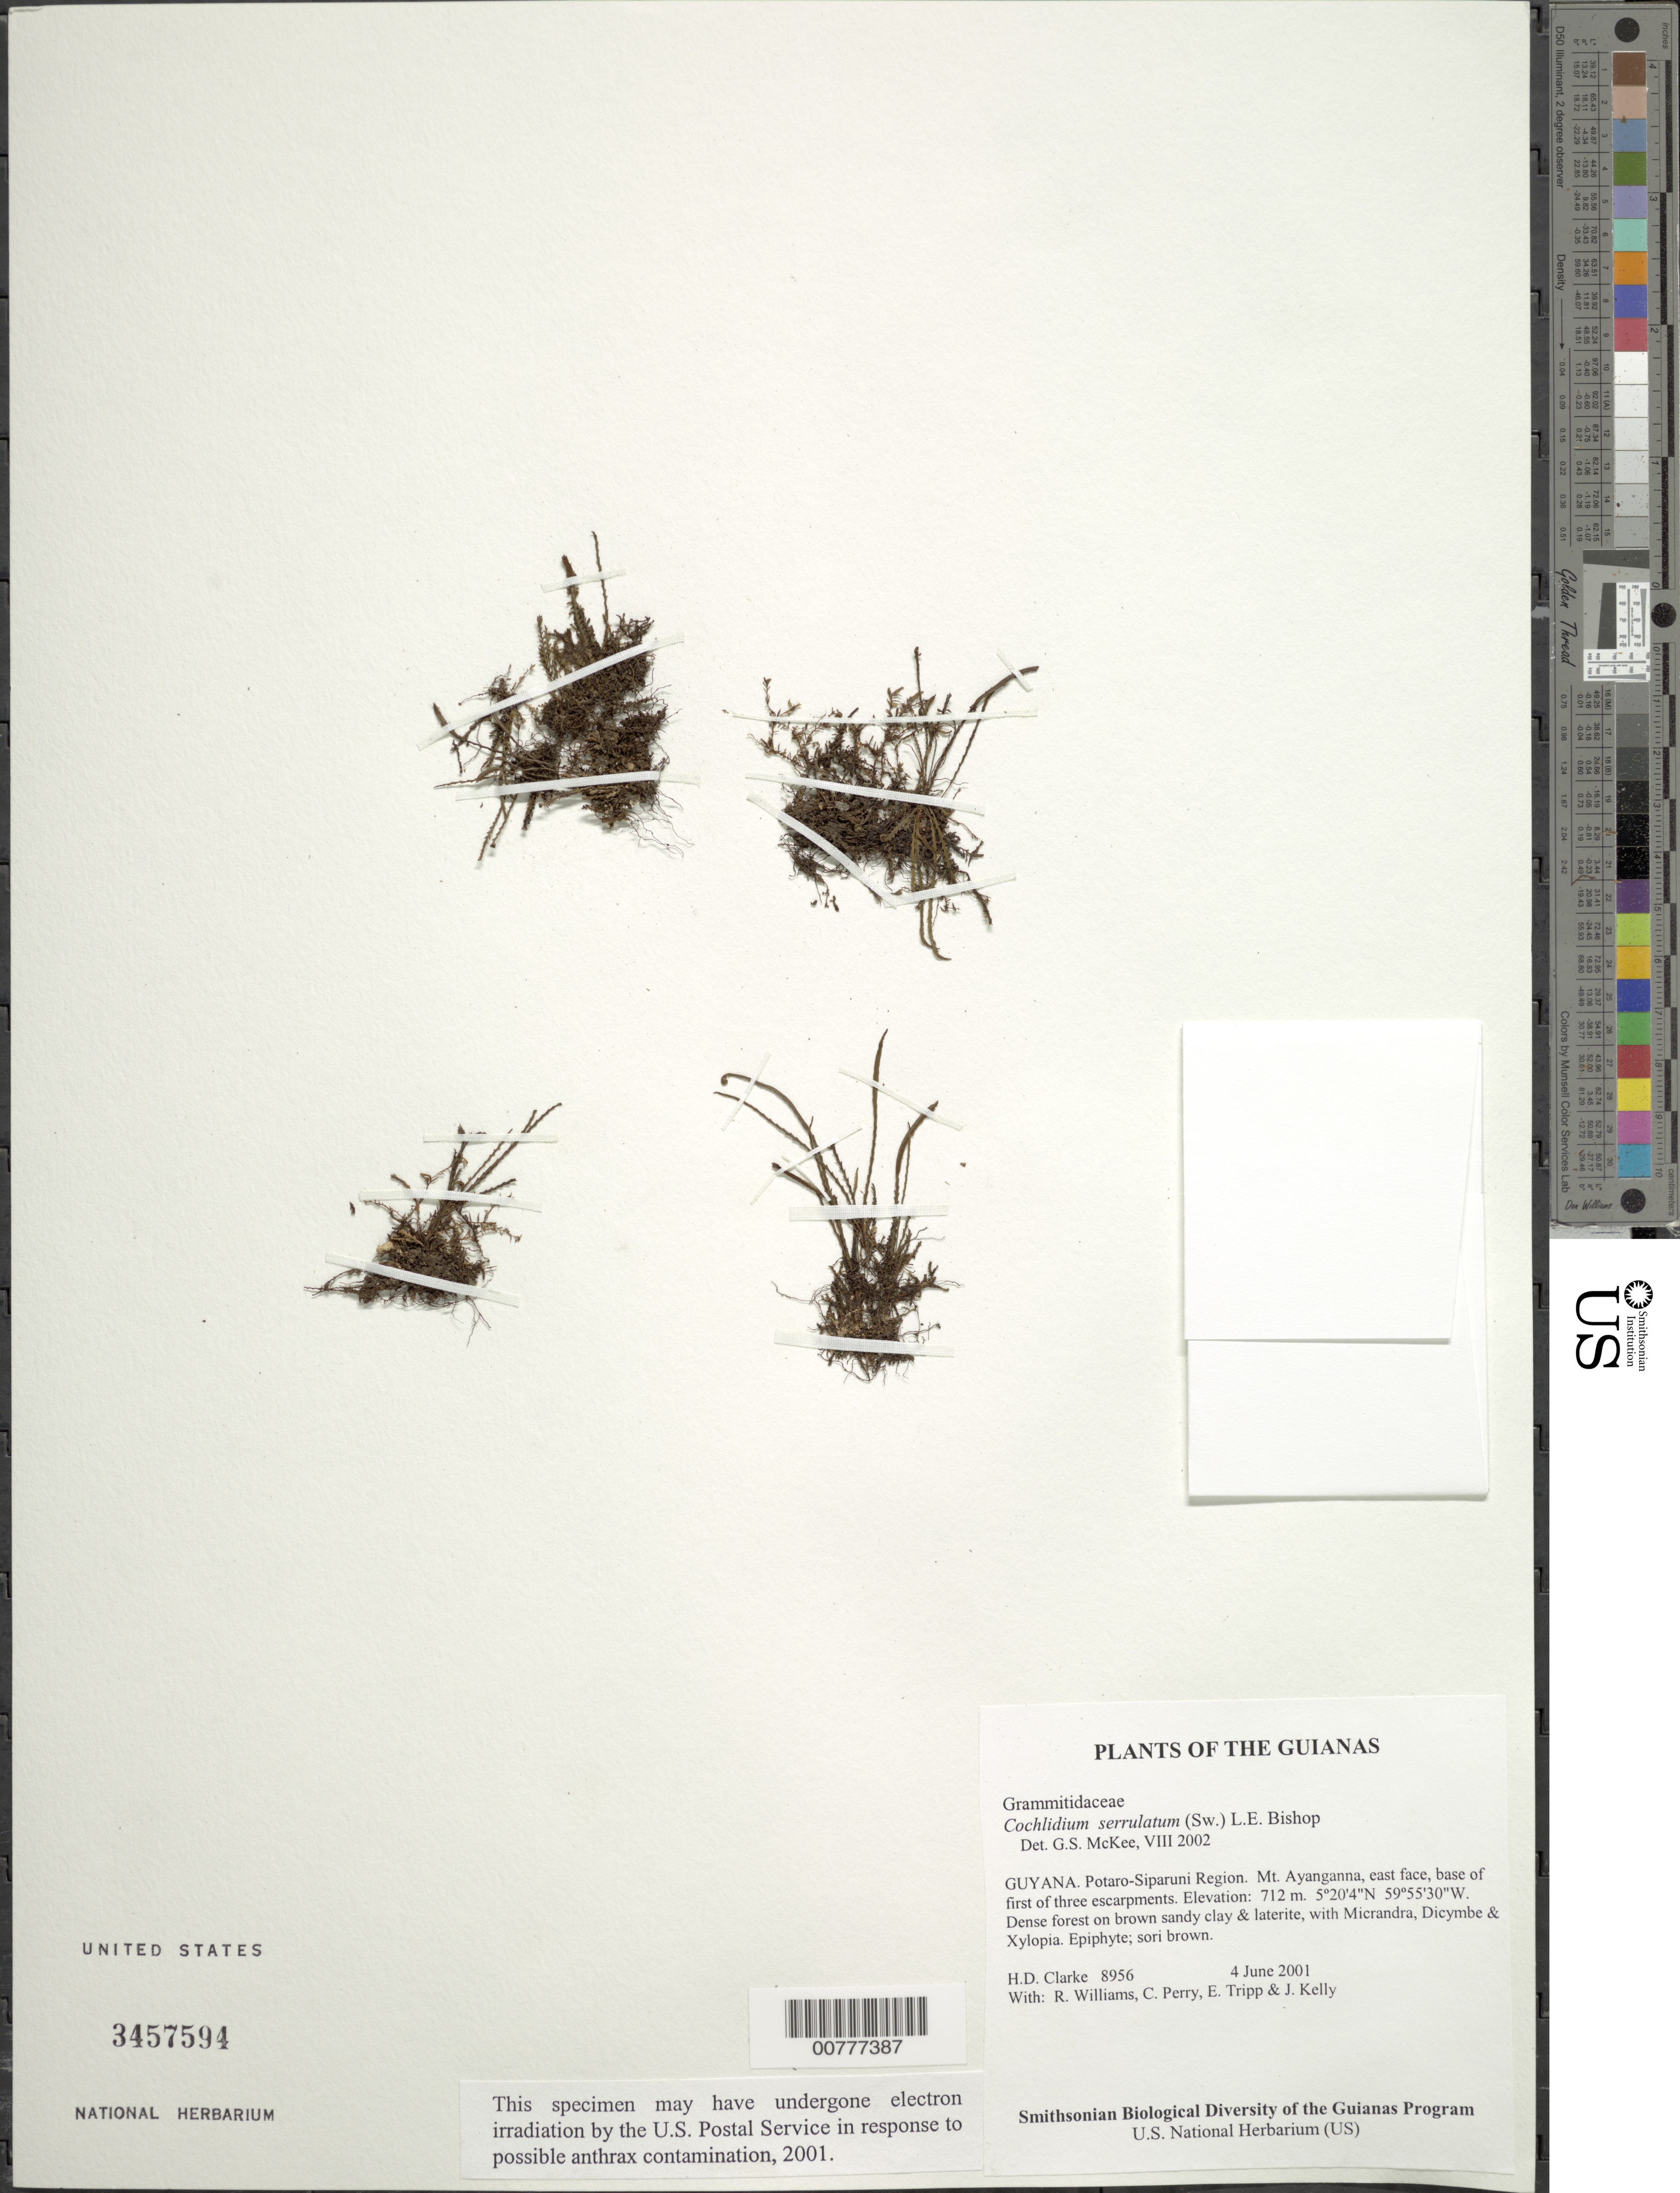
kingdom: Plantae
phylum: Tracheophyta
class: Polypodiopsida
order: Polypodiales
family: Polypodiaceae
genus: Cochlidium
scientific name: Cochlidium serrulatum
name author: (Sw.) L.E. Bishop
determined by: McKee, G. S., (US), NMNH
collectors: H. D. Clarke, R. Williams, C. Perry, E. Tripp & J. Kelly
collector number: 8956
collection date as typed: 4 June 2001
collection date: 2001-06-04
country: Guyana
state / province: Potaro-Siparuni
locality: Mt. Ayanganna, east face, base of first of three escarpments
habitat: Dense forest on brown sandy clay & laterite, with Micrandra, Dicymbe & Xylopia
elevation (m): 712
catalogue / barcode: US 3457594